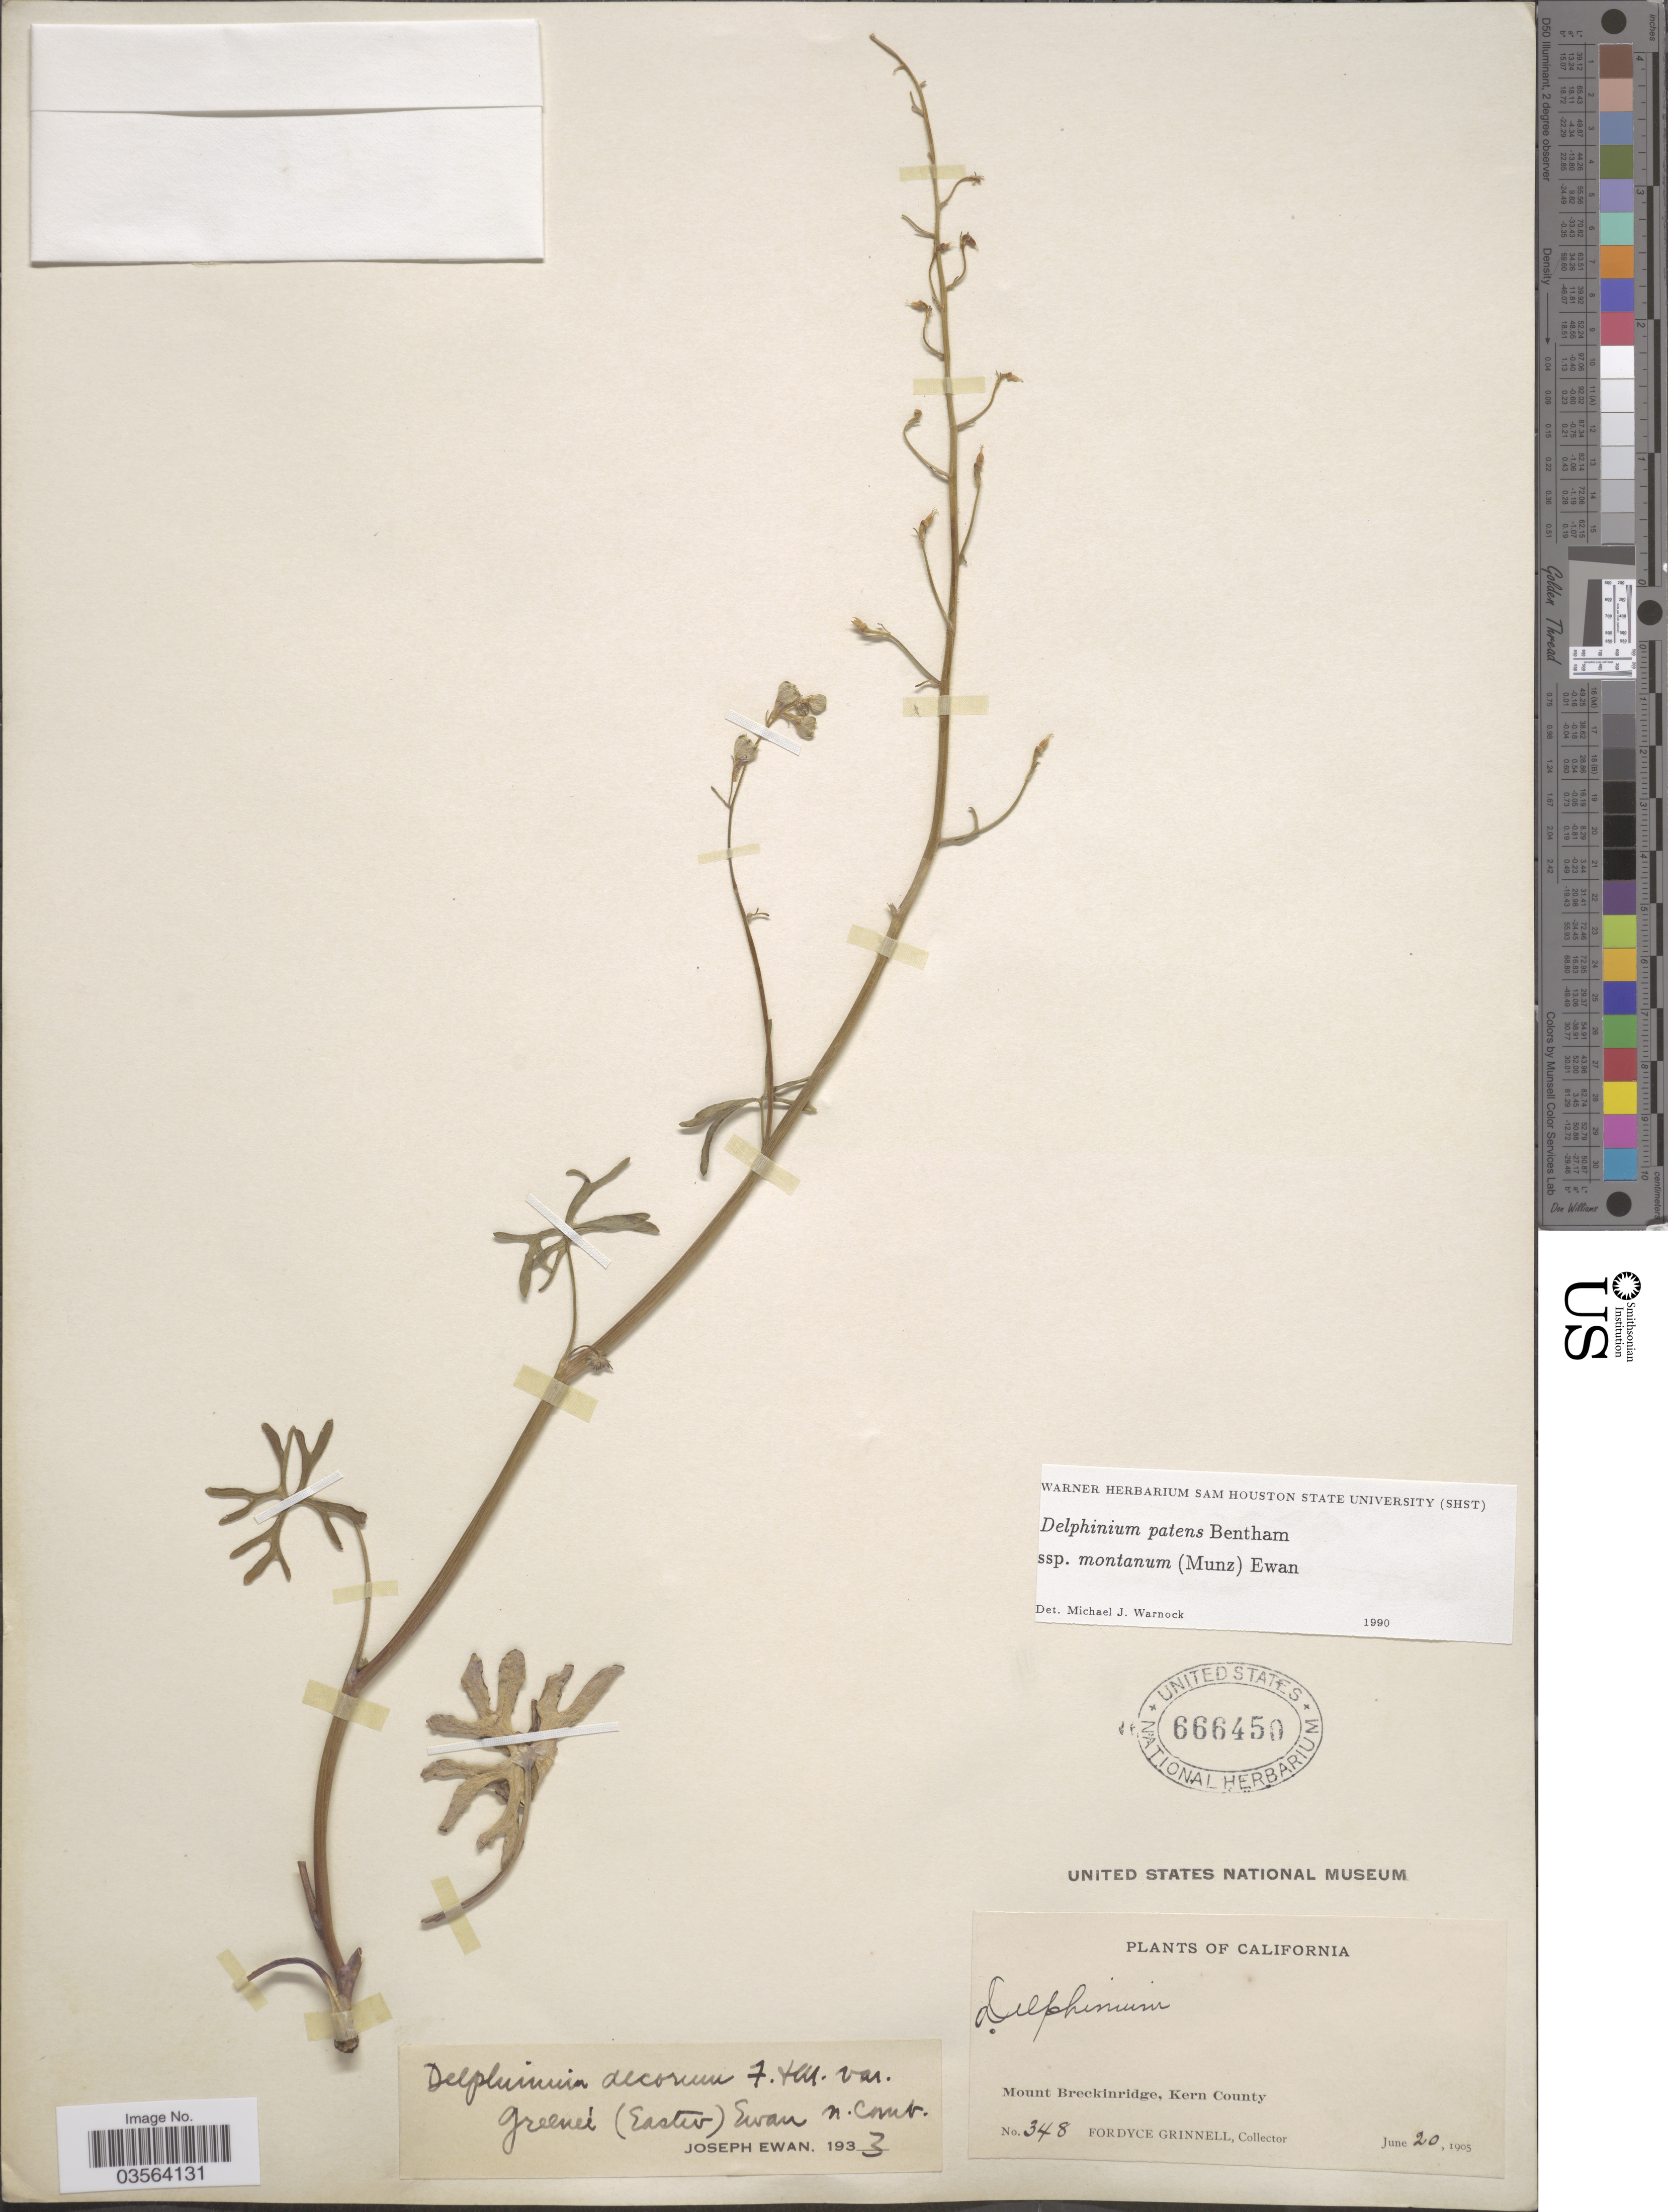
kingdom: Plantae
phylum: Tracheophyta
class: Magnoliopsida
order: Ranunculales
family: Ranunculaceae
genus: Delphinium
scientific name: Delphinium patens subsp. montanum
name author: (Munz) Ewan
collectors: F. Grinnell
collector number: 348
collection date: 1905-06-20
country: United States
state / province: California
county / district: Kern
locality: Mount Breckinridge, Kern County.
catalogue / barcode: US 666450